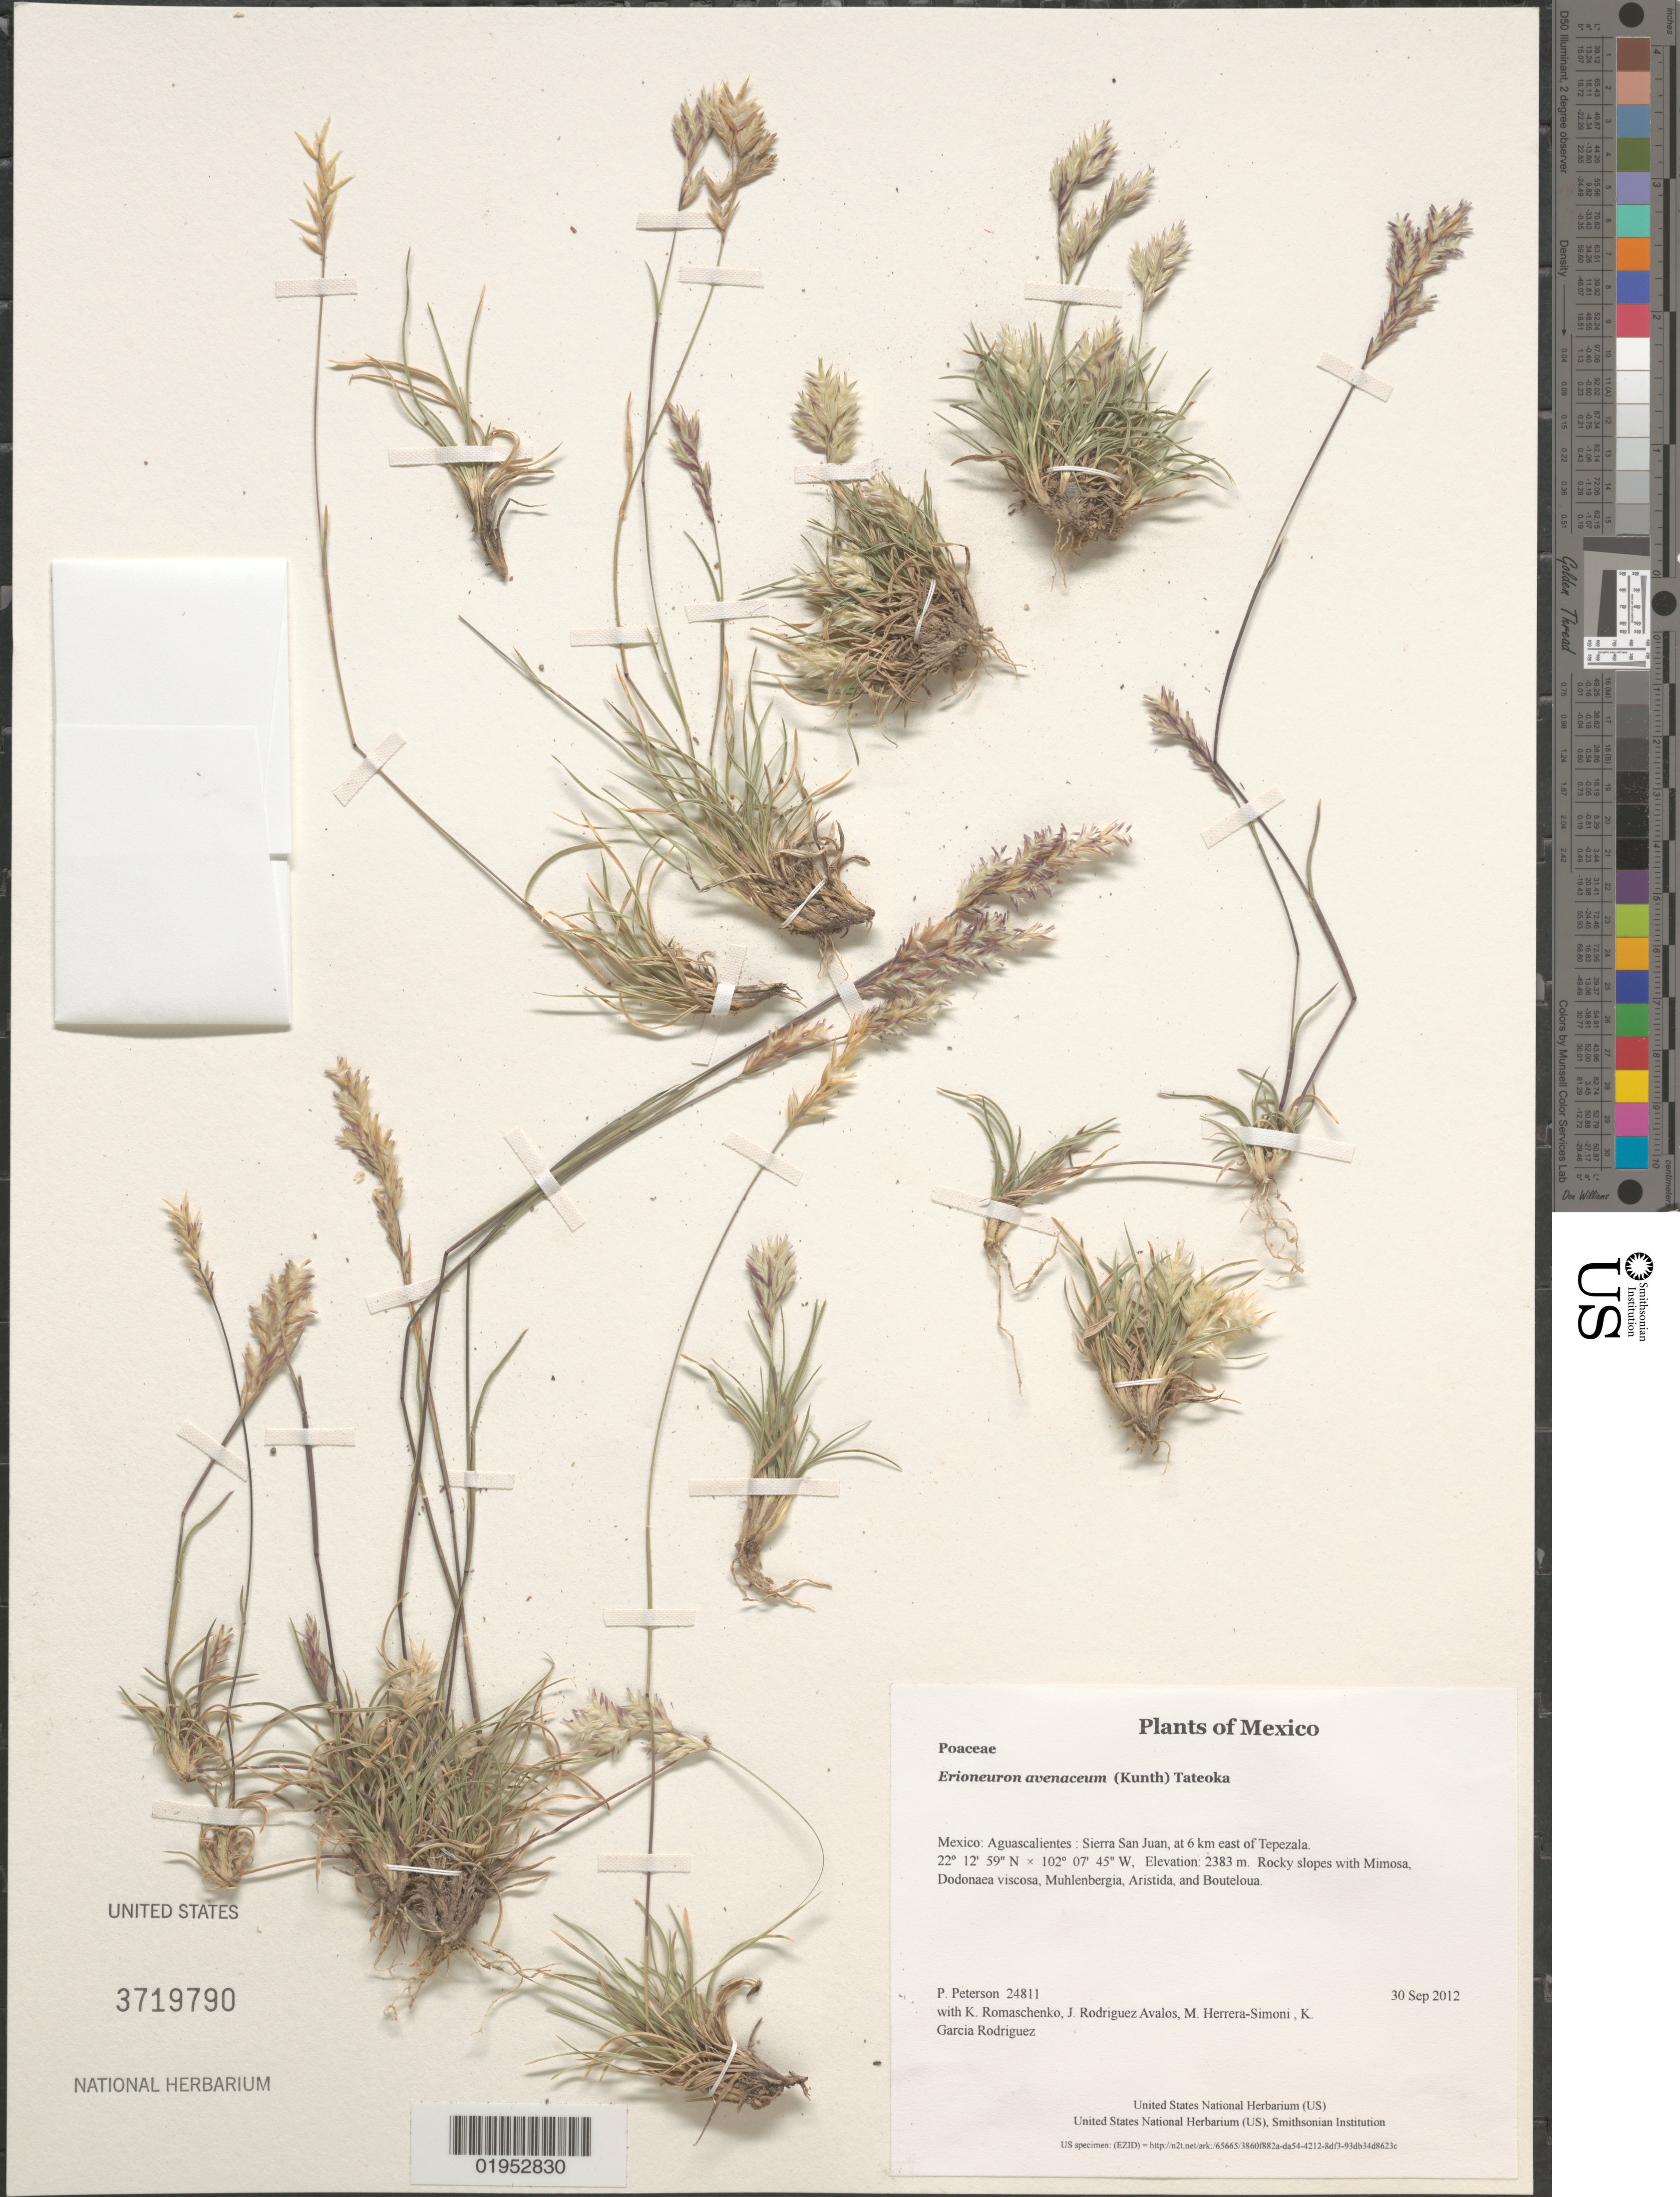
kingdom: Plantae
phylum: Tracheophyta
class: Liliopsida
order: Poales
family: Poaceae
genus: Erioneuron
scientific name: Erioneuron avenaceum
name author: (Kunth) Tateoka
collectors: P. M. Peterson, K. Romaschenko, J. Rodriguez Avalos, M. Herrera-Simoni & K. Garcia Rodriguez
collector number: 24811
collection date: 2012-09-30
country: Mexico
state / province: Aguascalientes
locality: Sierra San Juan, at 6 km east of Tepezala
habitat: Rocky slopes with Mimosa, Dodonaea viscosa, Muhlenbergia, Aristida, and Bouteloua.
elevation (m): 2383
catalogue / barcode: US 3719790